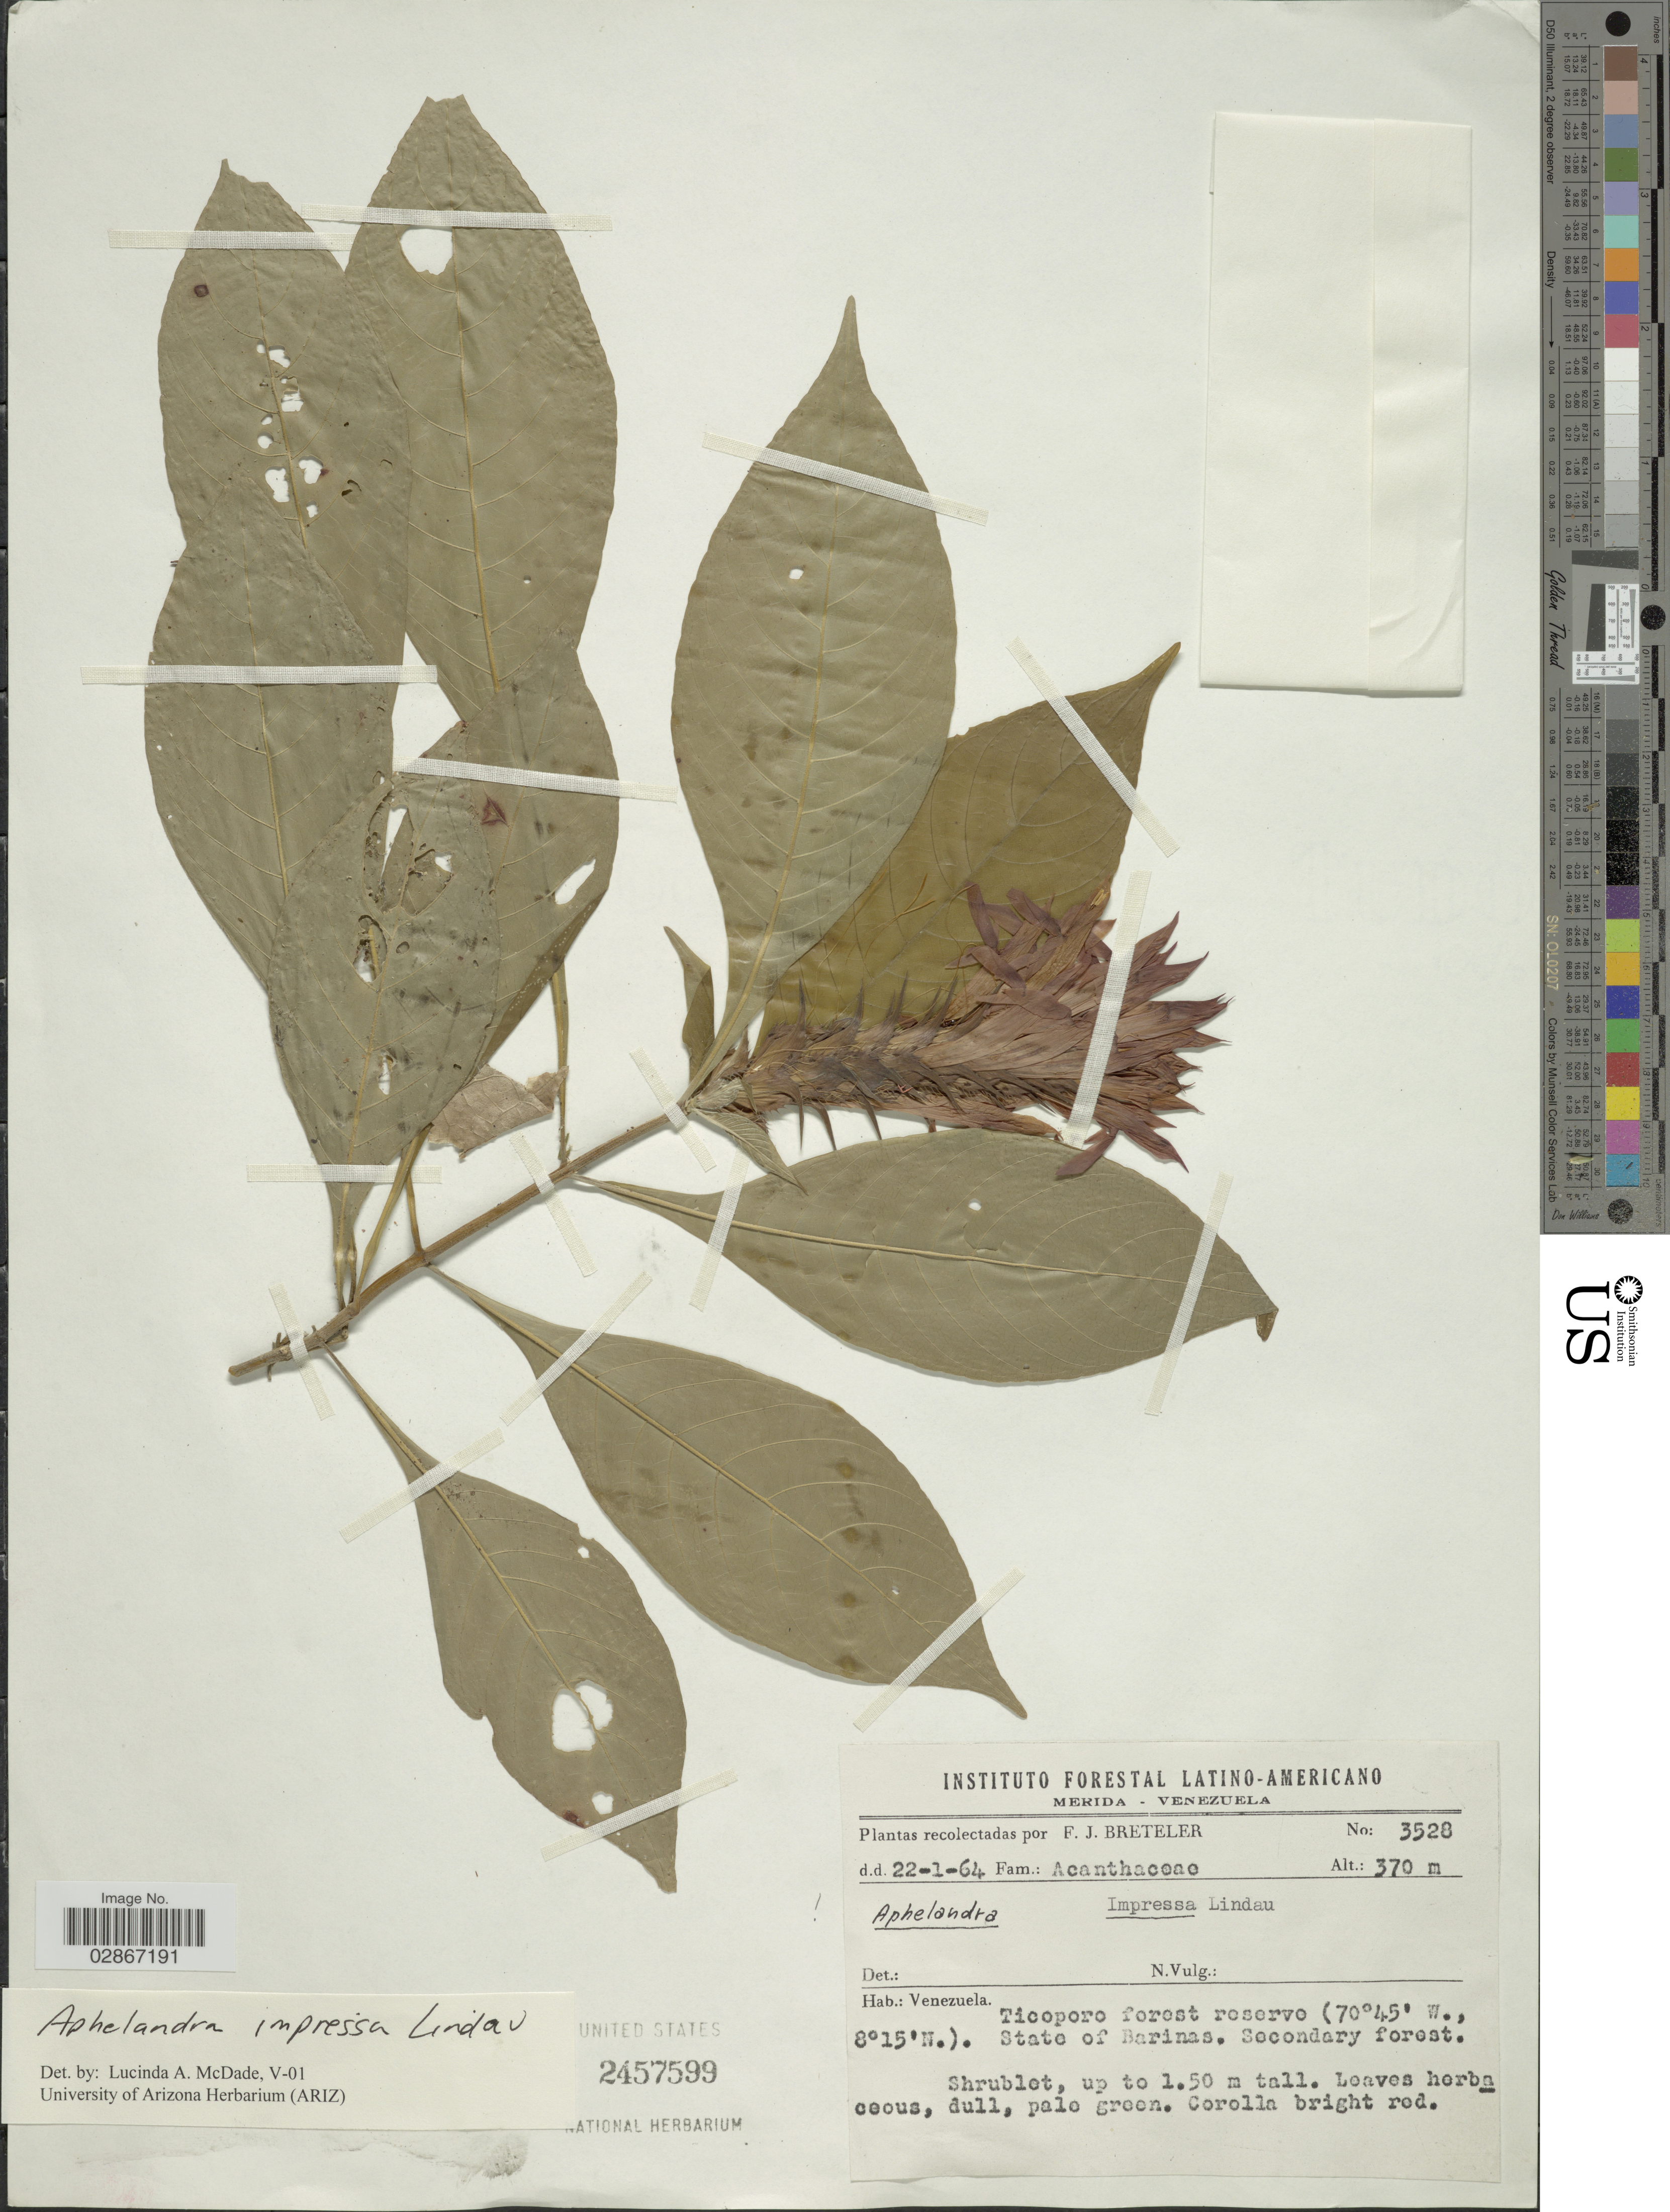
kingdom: Plantae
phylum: Tracheophyta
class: Magnoliopsida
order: Lamiales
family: Acanthaceae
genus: Aphelandra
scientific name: Aphelandra impressa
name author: Lindau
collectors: F. J. Breteler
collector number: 3528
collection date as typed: Transcribed d/m/y: 22/1/64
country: Venezuela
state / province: Barinas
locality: Ticoporo forest reserve.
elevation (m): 370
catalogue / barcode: US 2457599